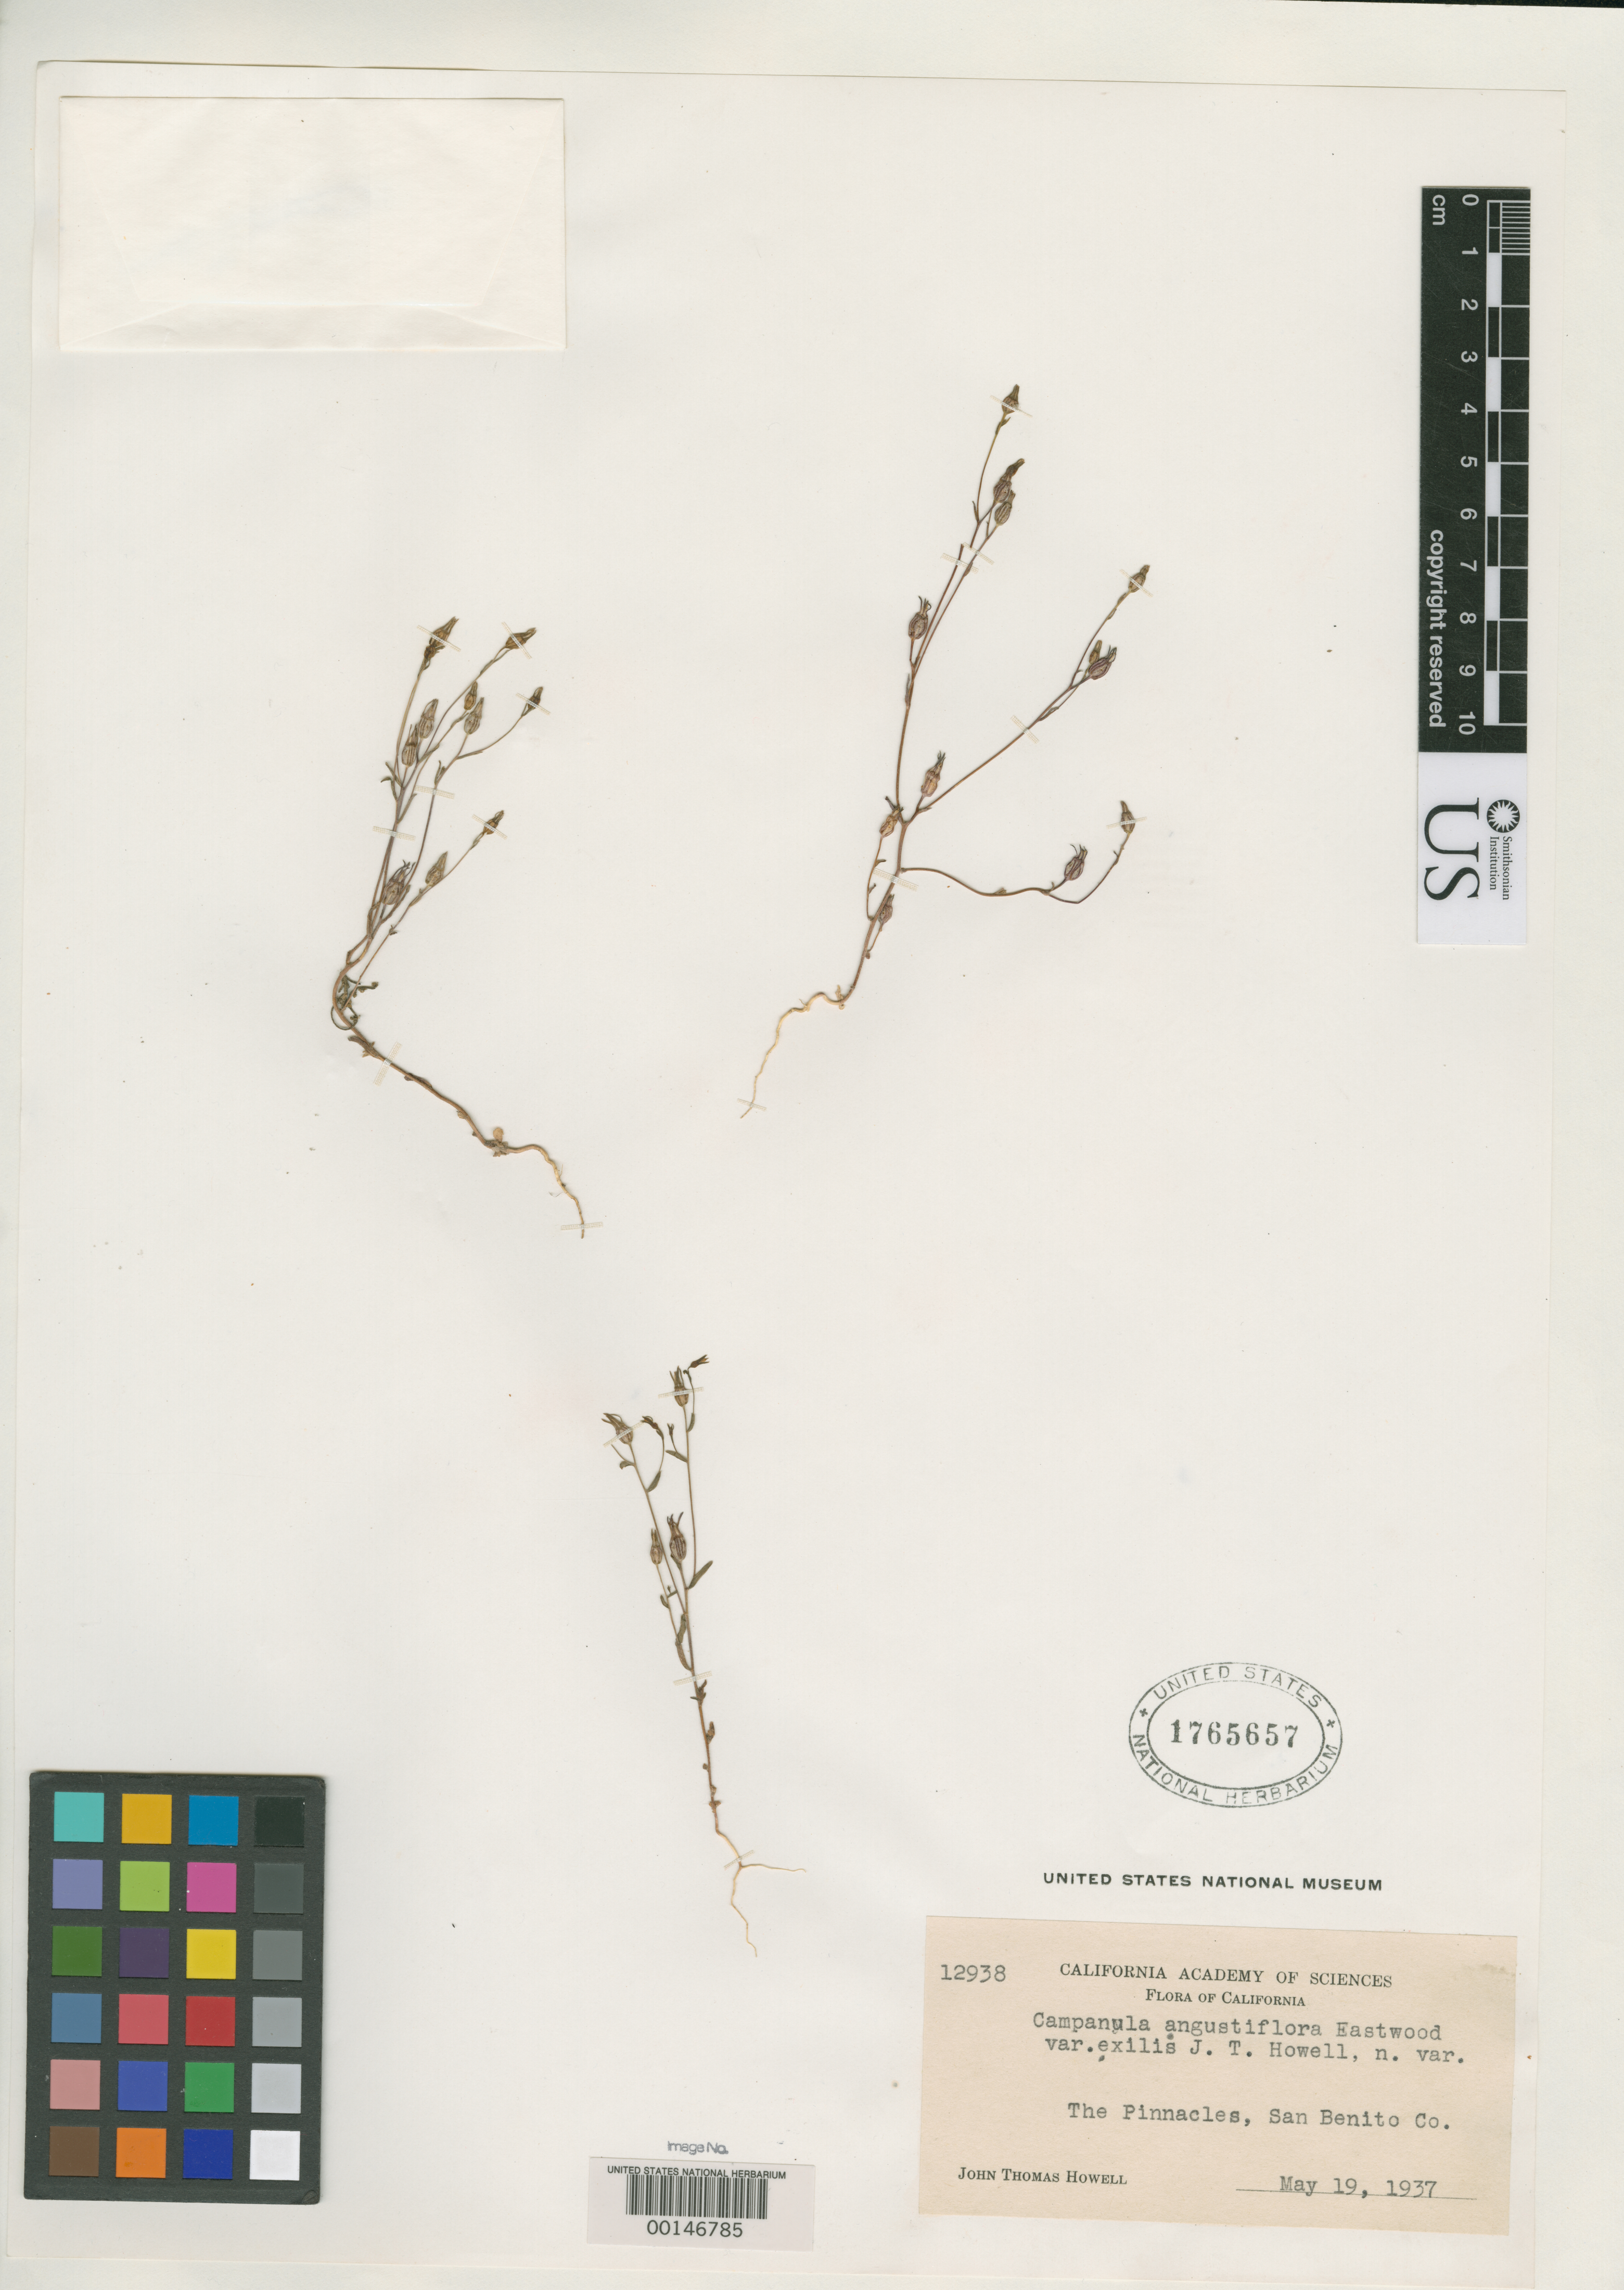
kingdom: Plantae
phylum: Tracheophyta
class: Magnoliopsida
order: Asterales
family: Campanulaceae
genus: Campanula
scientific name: Campanula angustiflora var. exilis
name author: J.T. Howell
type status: Isotype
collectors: J. T. Howell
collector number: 12938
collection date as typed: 19 May 1937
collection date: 1937-05-19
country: United States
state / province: California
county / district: San Benito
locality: Pinnacles.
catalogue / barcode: US 1765657